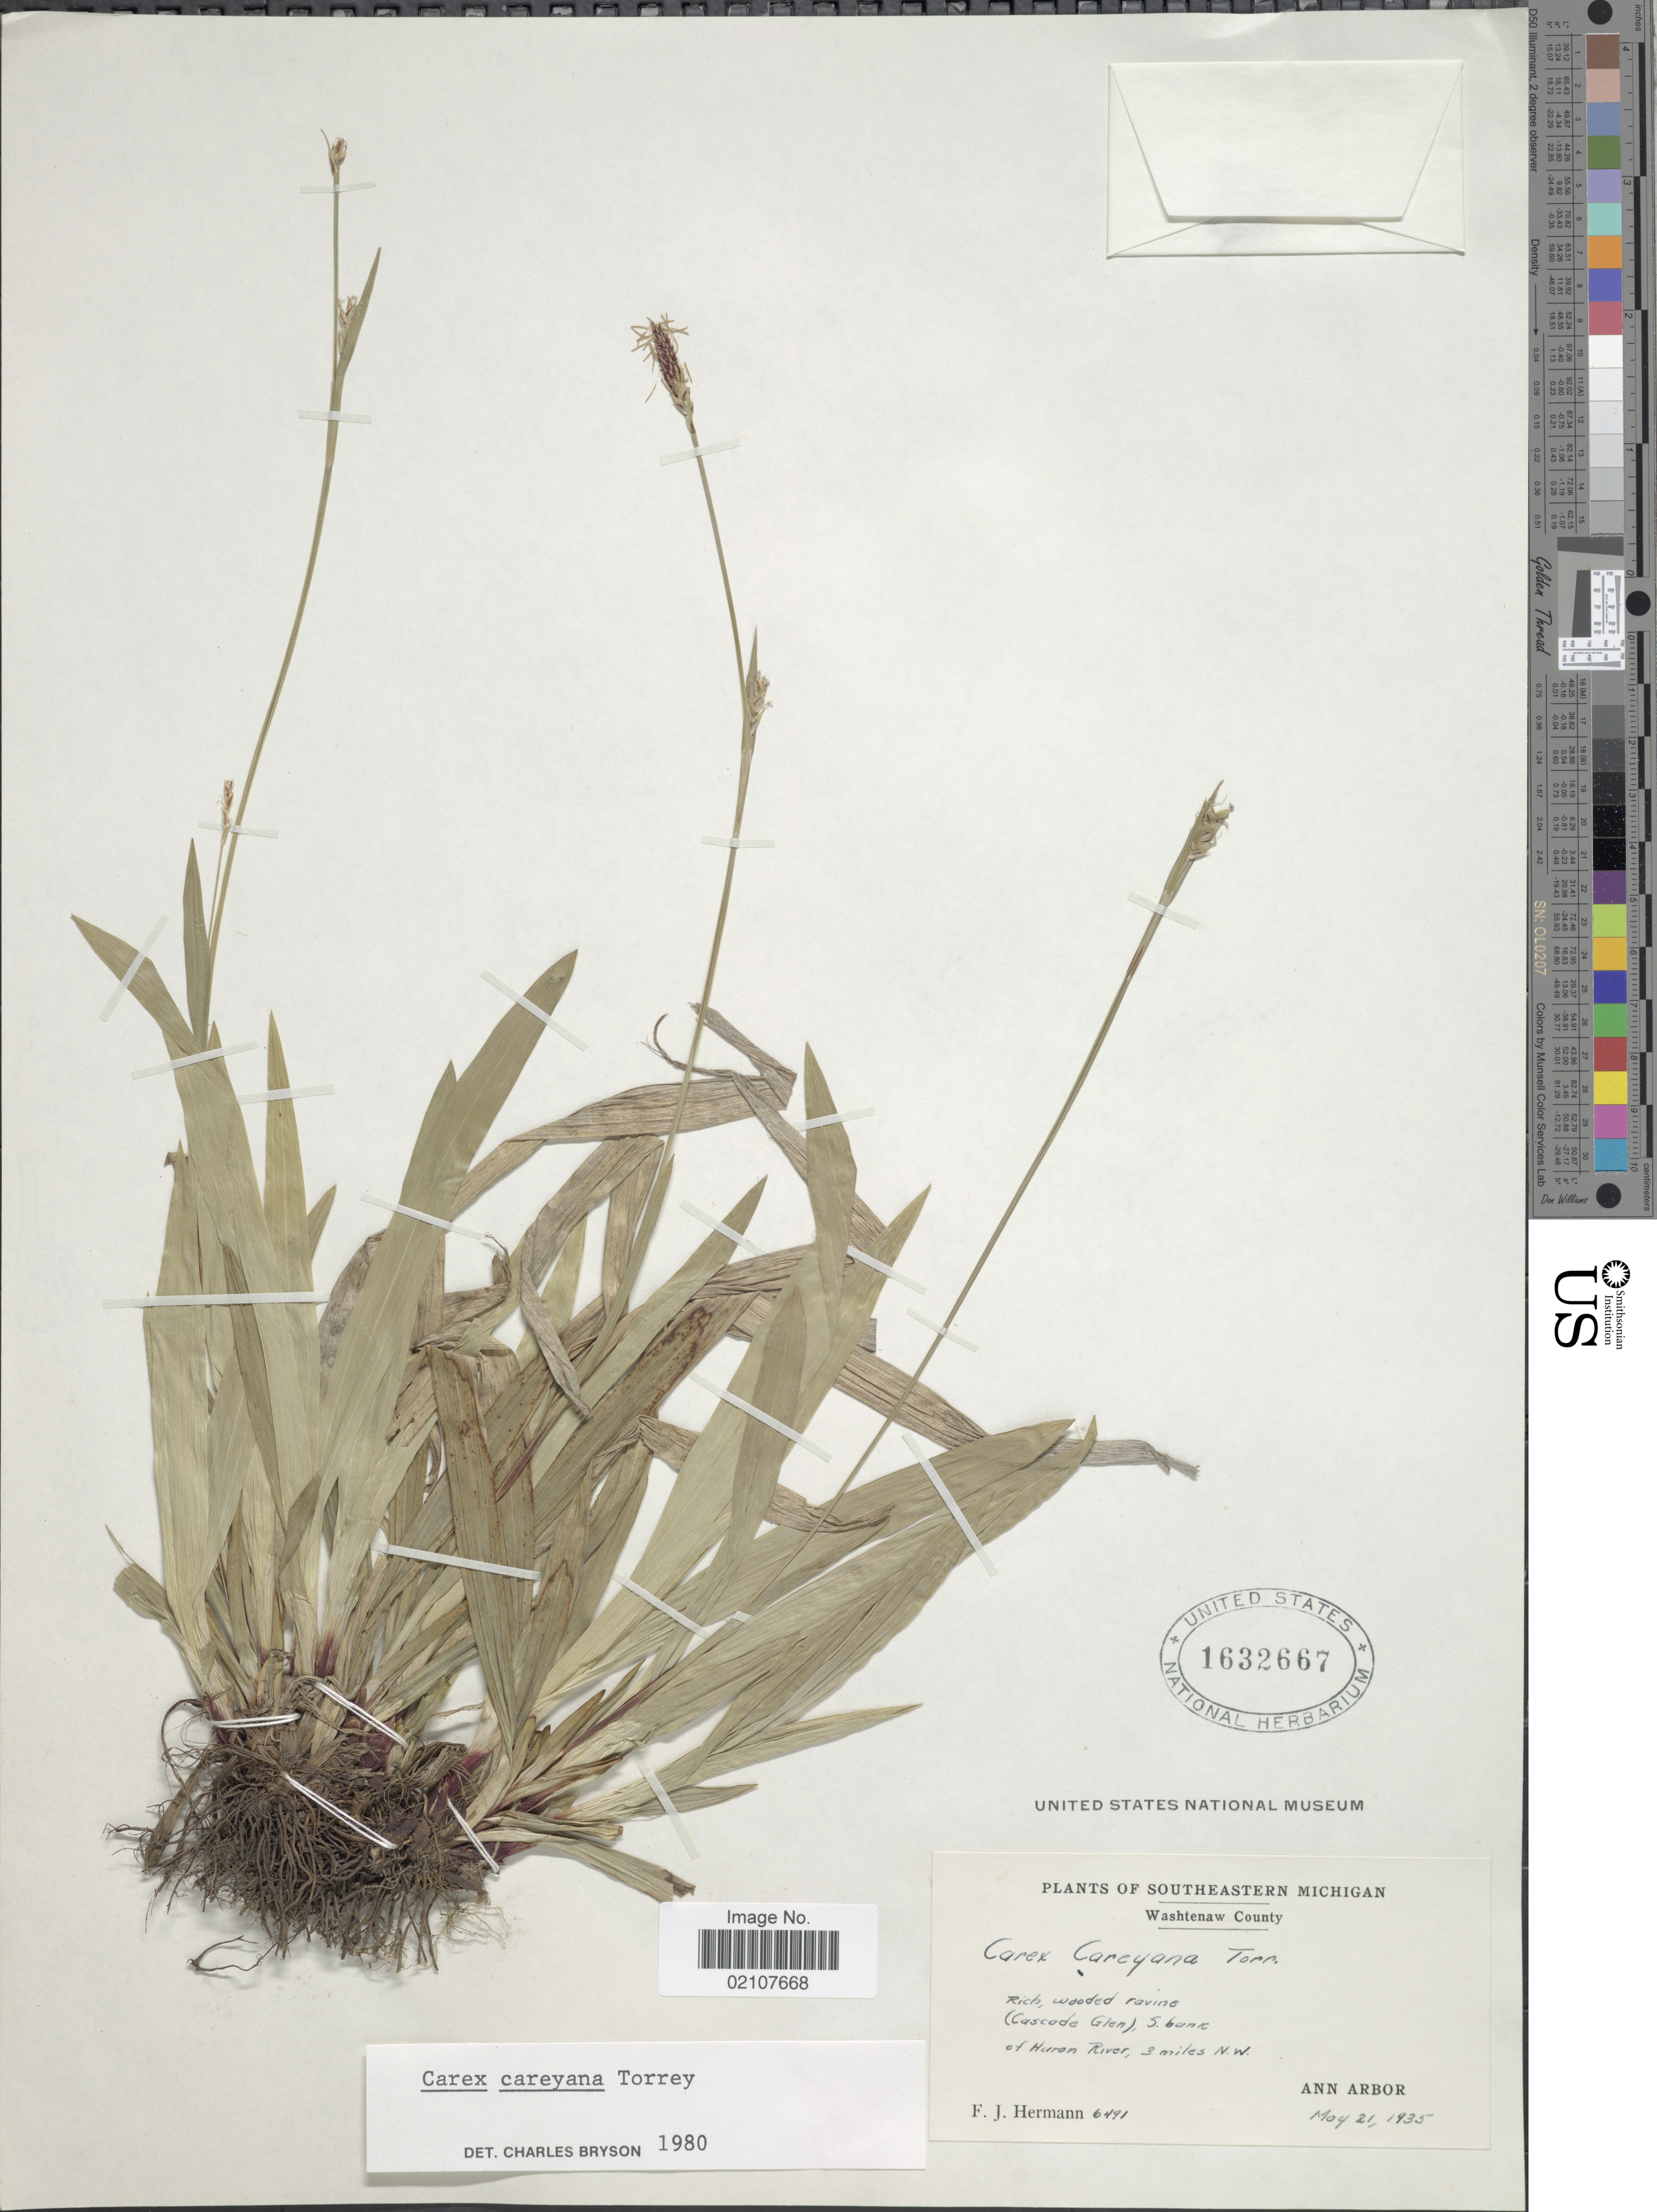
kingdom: Plantae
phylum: Tracheophyta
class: Liliopsida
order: Poales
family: Cyperaceae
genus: Carex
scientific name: Carex careyana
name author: Torr. ex Dewey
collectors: F. J. Hermann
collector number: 6491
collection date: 1935-05-21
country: United States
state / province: Michigan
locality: Southeastern Michigan, Washtenaw County. Ann Arbor, (Cascade Glen), S. bank of Huron River, 3 miles N.W.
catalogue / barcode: US 1632667